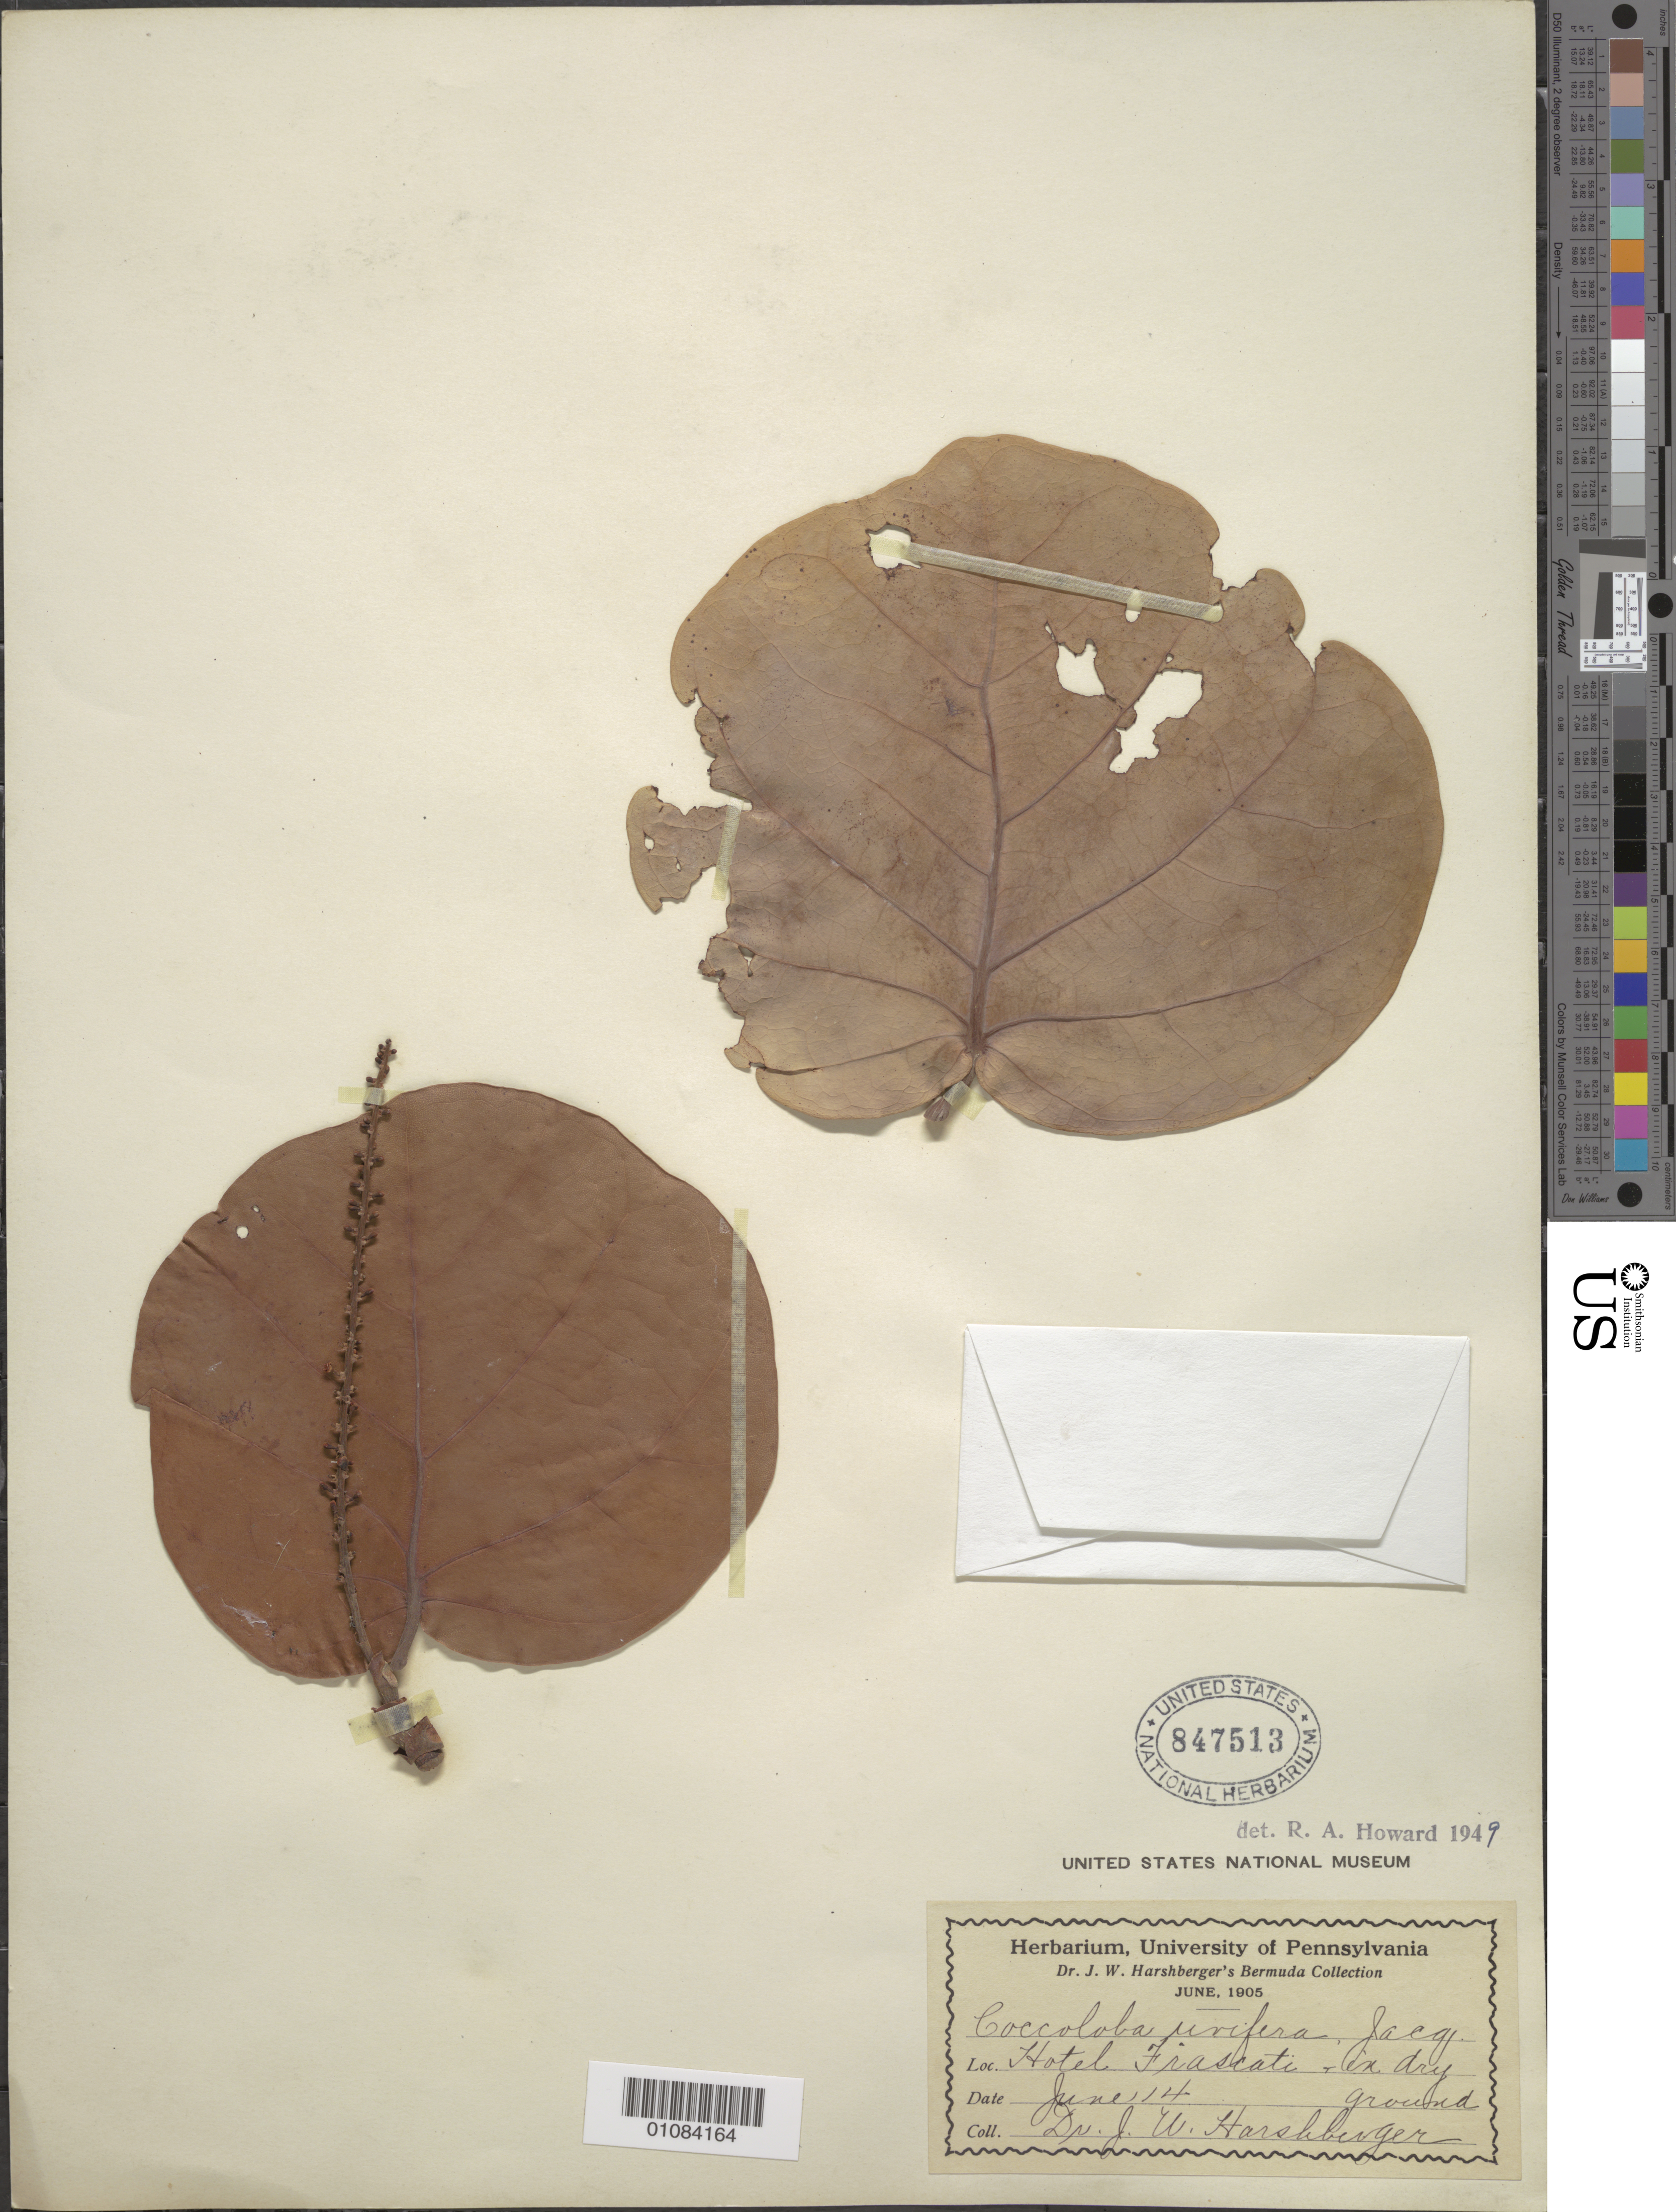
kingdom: Plantae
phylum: Tracheophyta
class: Magnoliopsida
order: Caryophyllales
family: Polygonaceae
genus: Coccoloba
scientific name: Coccoloba uvifera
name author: L.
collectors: J. A. Harshberger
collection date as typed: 14 Jun 1905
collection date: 1905-06-14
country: Bermuda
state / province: Hamilton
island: Bermuda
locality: Hotel Frascati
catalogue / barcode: US 847513